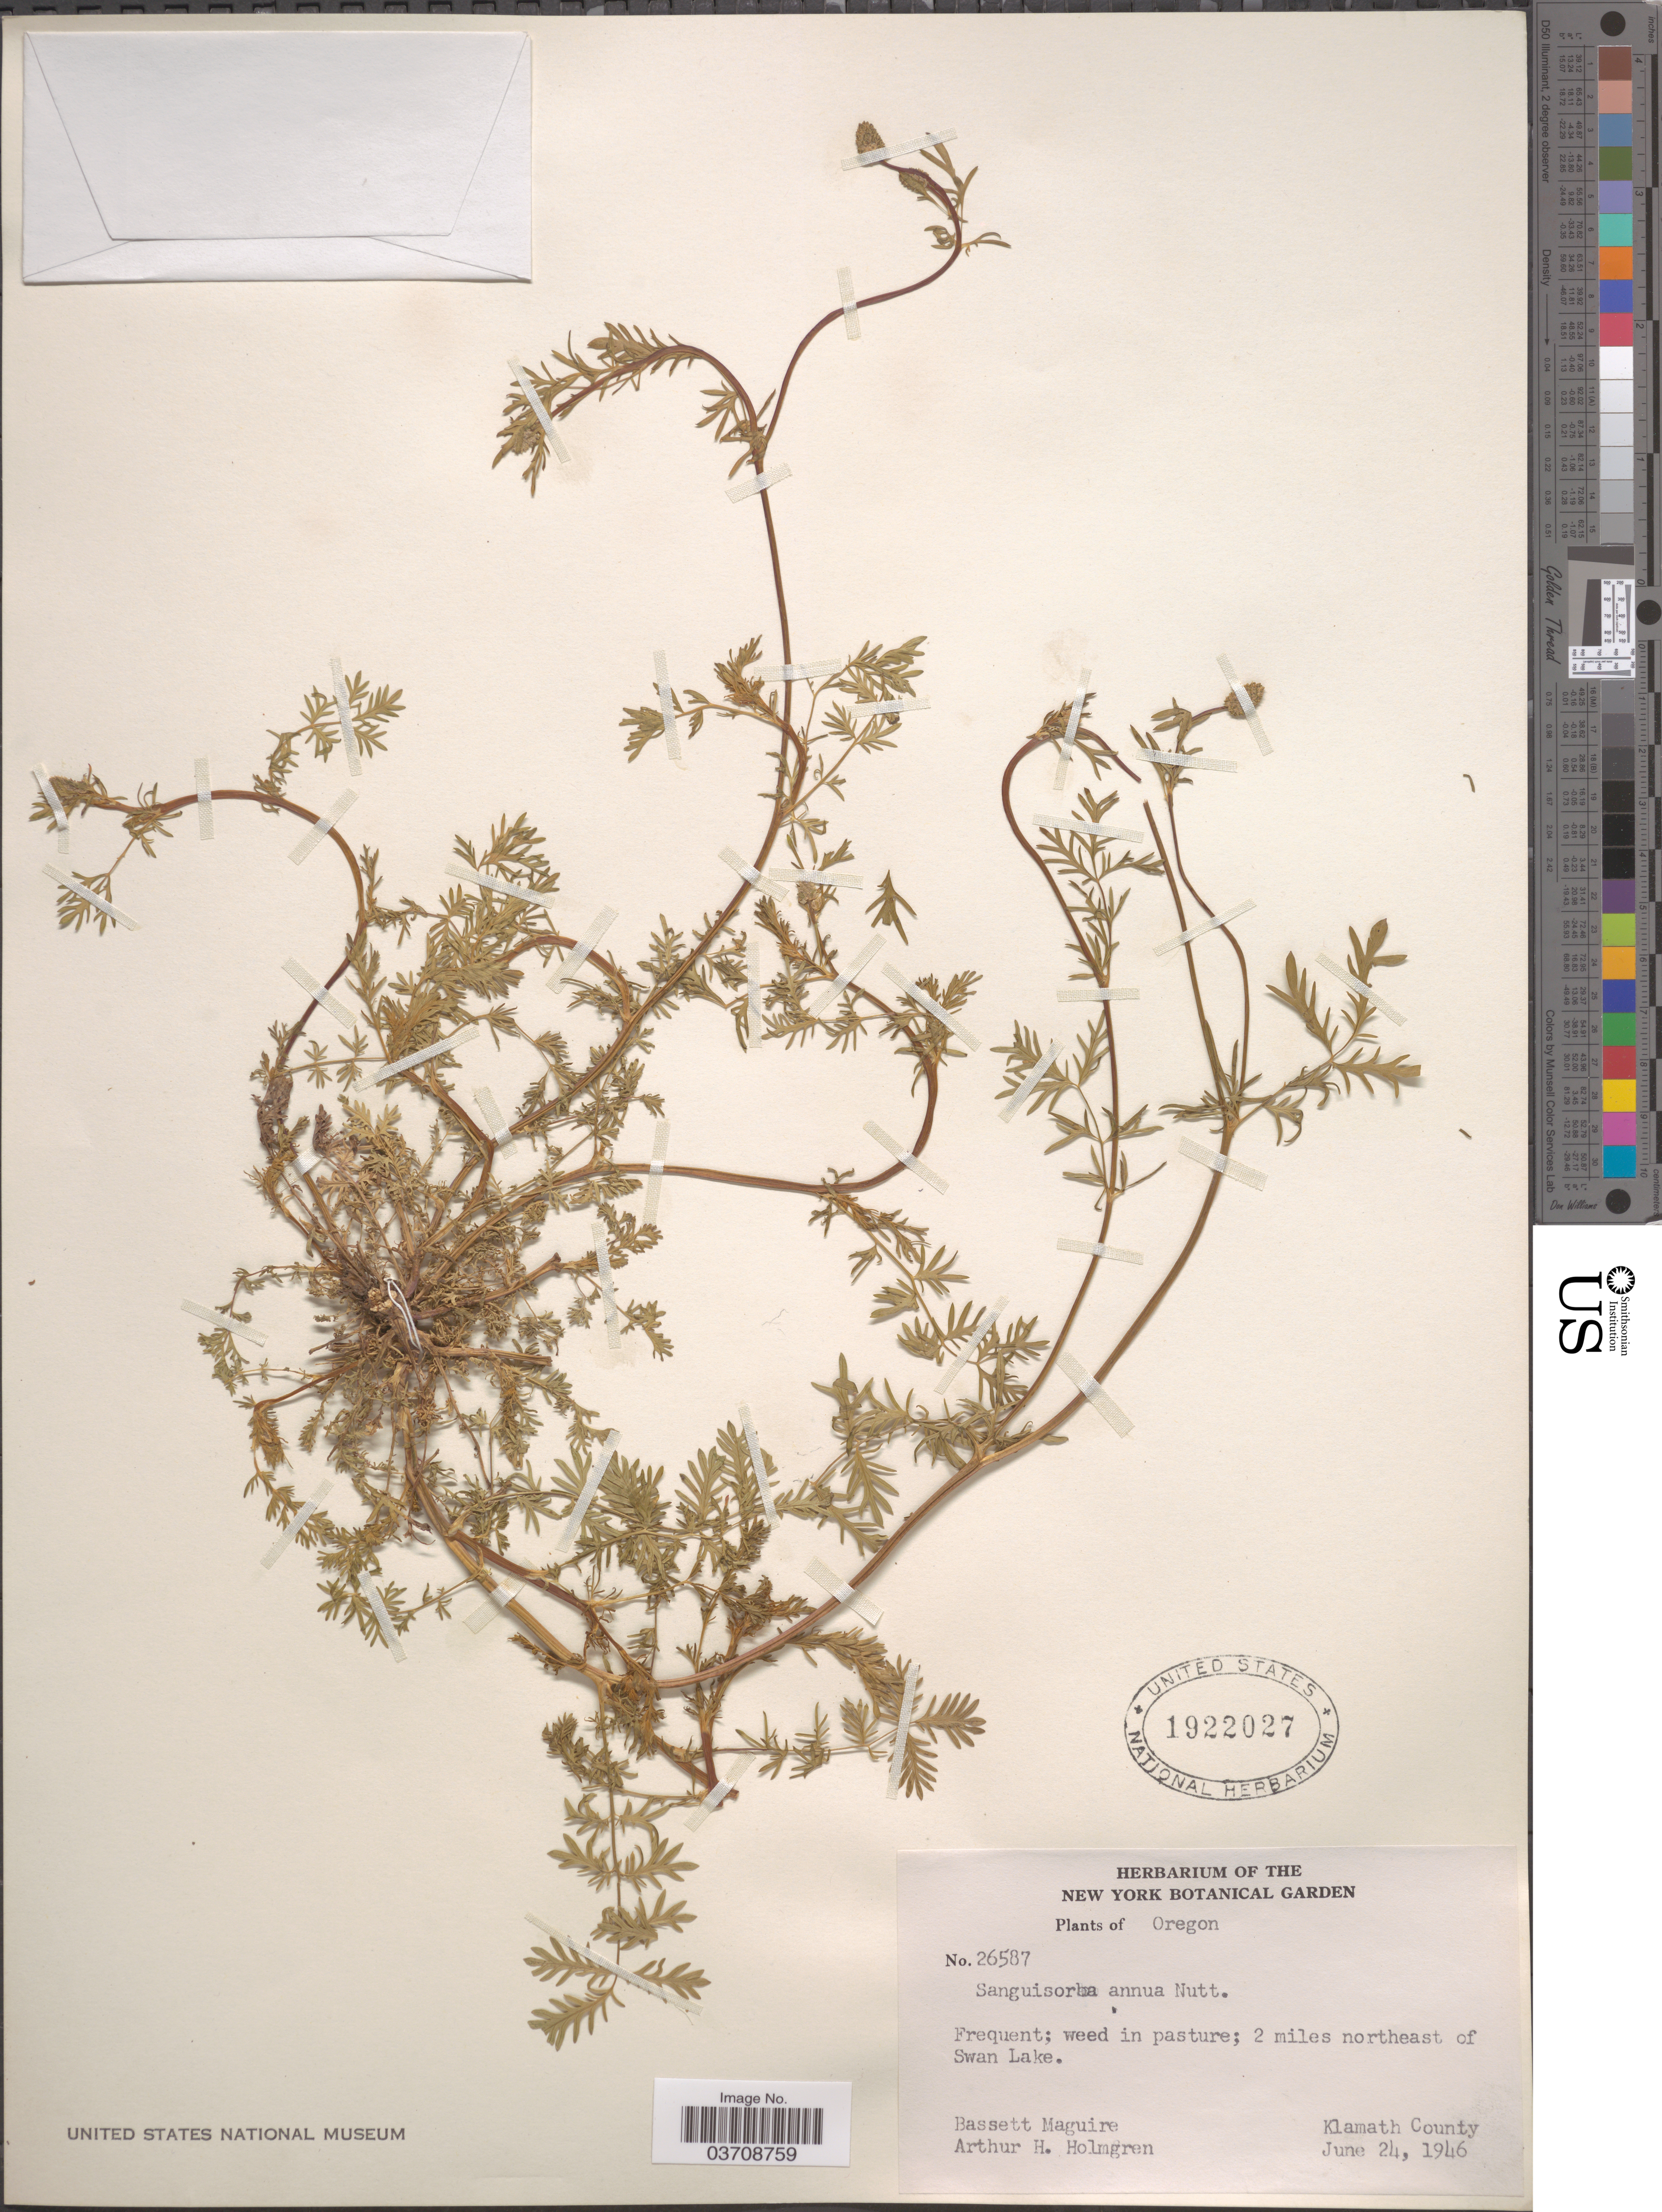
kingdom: Plantae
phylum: Tracheophyta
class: Magnoliopsida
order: Rosales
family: Rosaceae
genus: Sanguisorba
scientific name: Sanguisorba occidentalis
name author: Nutt.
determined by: Strong, Mark T., (BOT), Smithsonian Institution - National Museum of Natural History (UNITED STATES)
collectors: B. Maguire & A. H. Holmgren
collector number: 26587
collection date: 1946-06-24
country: United States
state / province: Oregon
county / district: Klamath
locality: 2 miles northeast of Swan Lake. Klamath County.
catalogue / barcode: US 1922027